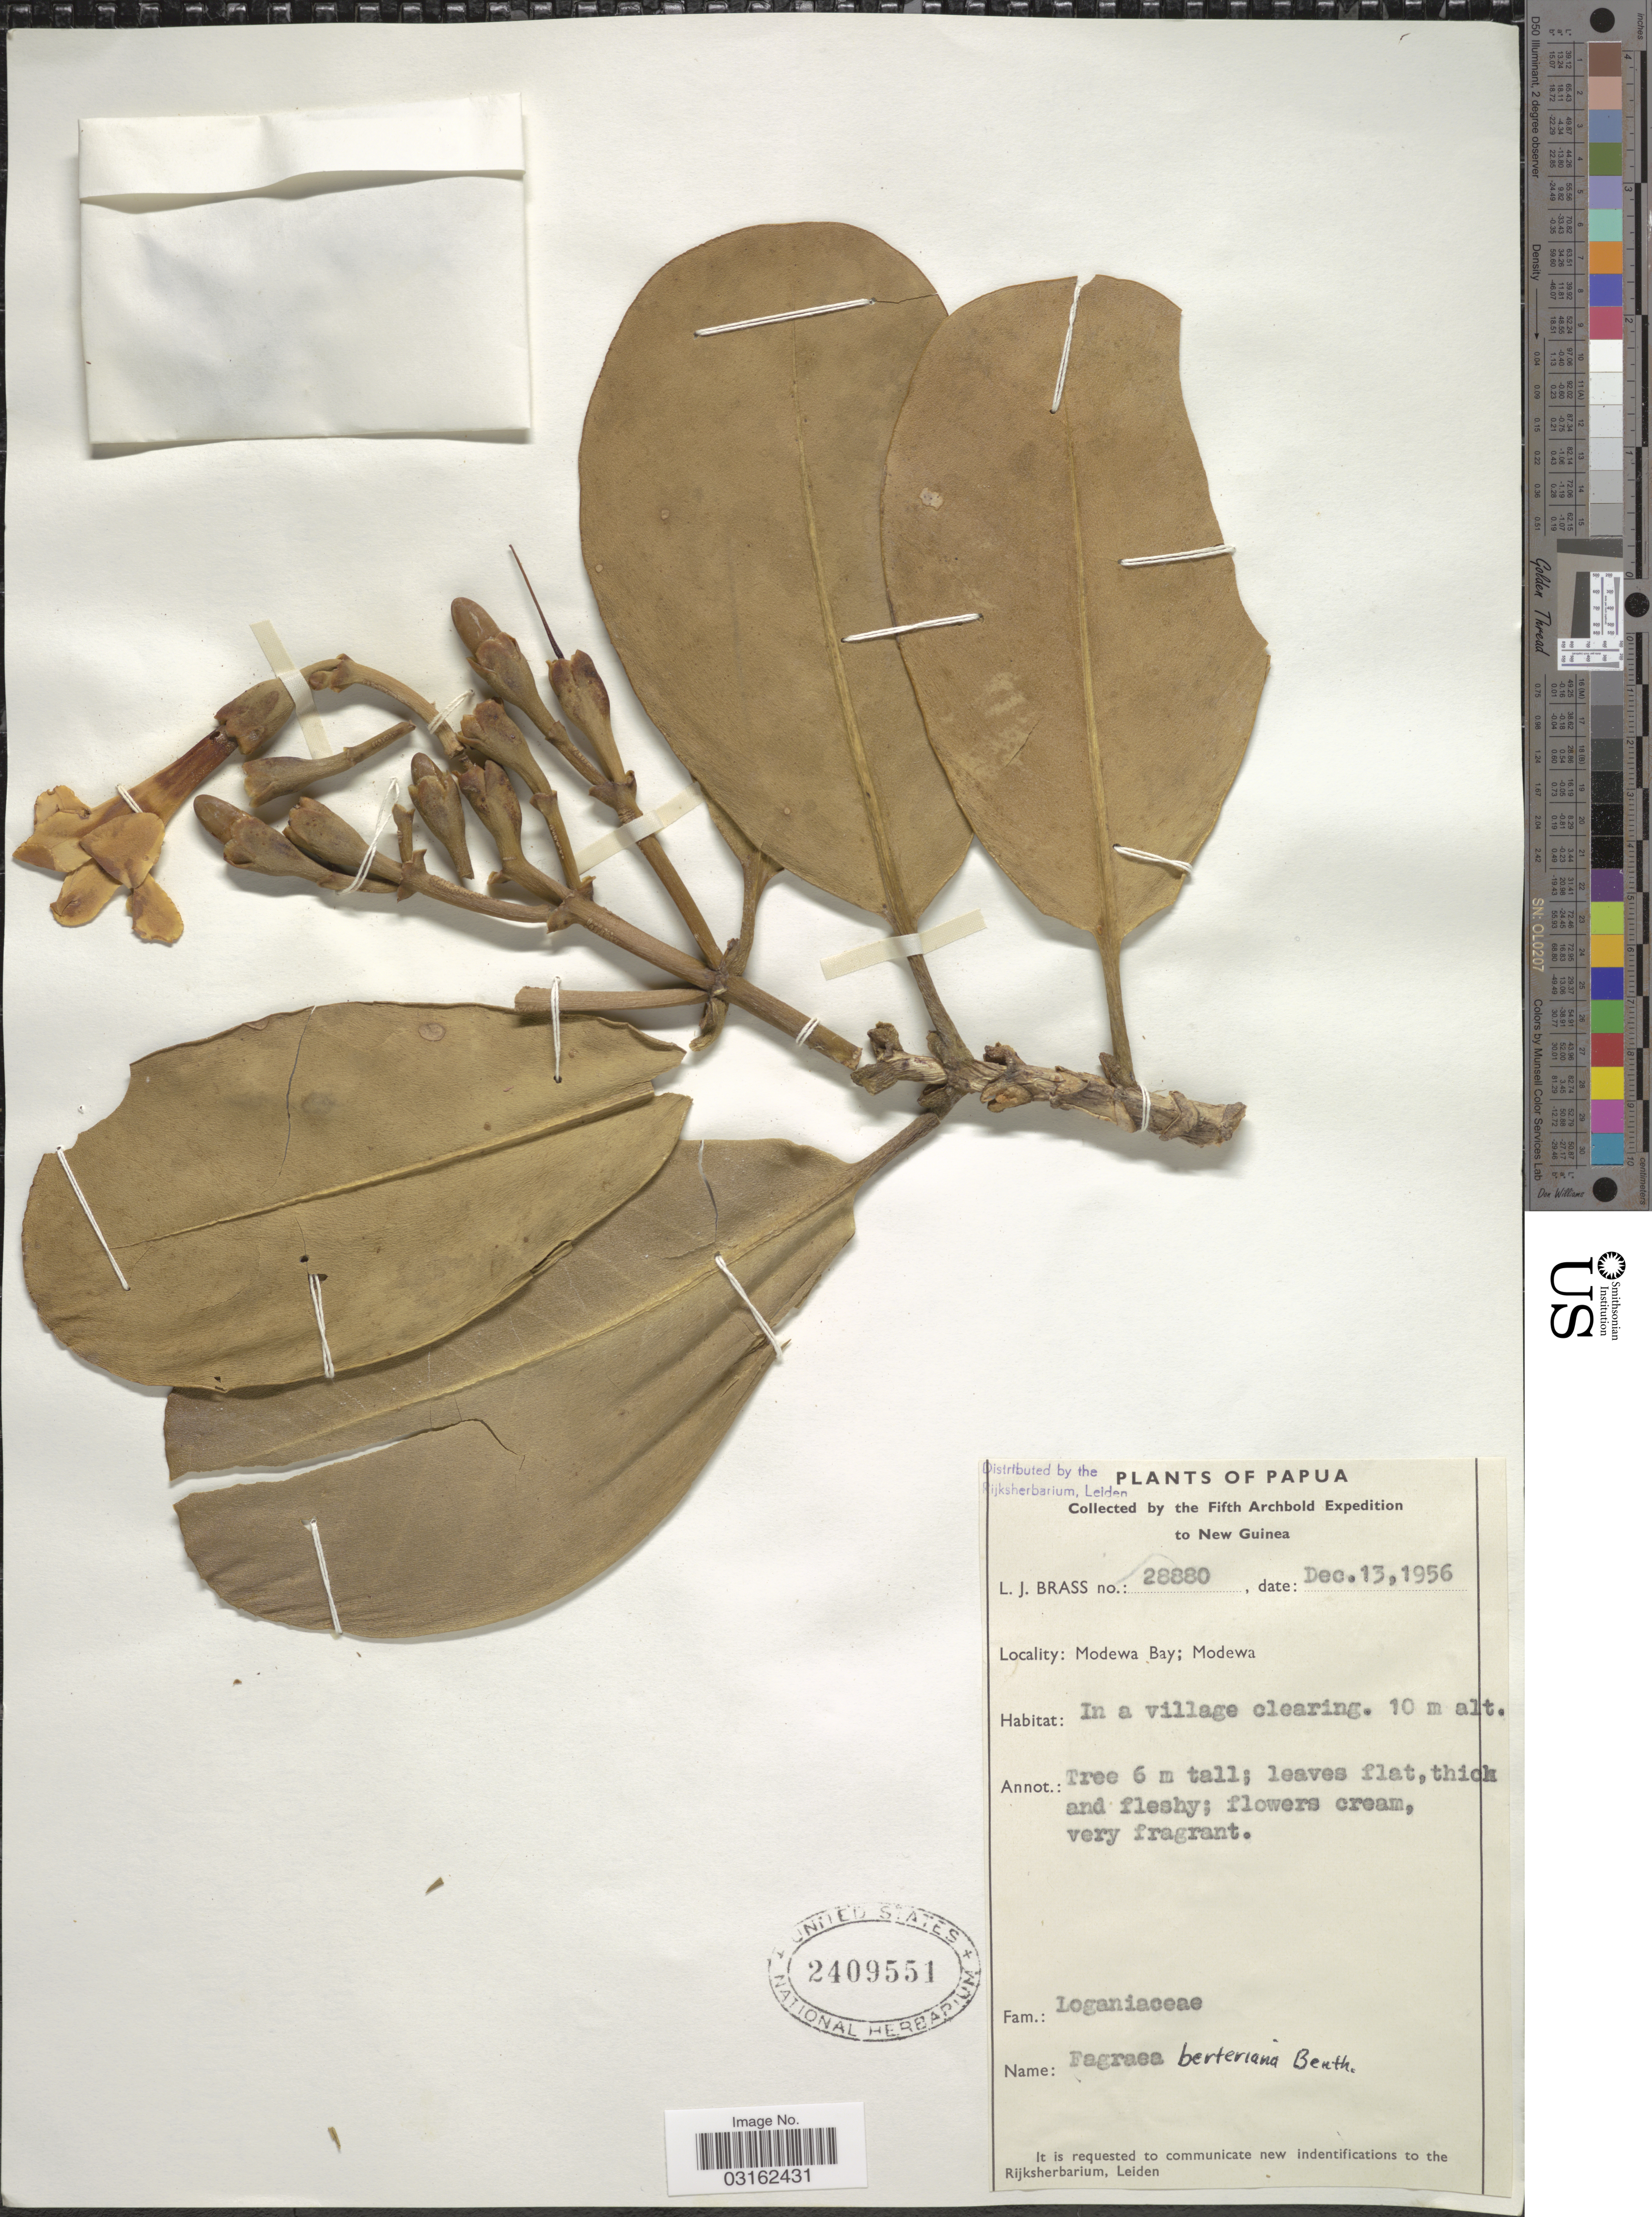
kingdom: Plantae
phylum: Tracheophyta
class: Magnoliopsida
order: Gentianales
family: Gentianaceae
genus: Fagraea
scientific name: Fagraea berteroana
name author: A. Gray ex Benth.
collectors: L. J. Brass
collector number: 28880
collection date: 1956-12-13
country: Papua New Guinea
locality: Papua. New Guinea. Modewa Bay; Modewa.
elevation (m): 10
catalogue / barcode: US 2409551